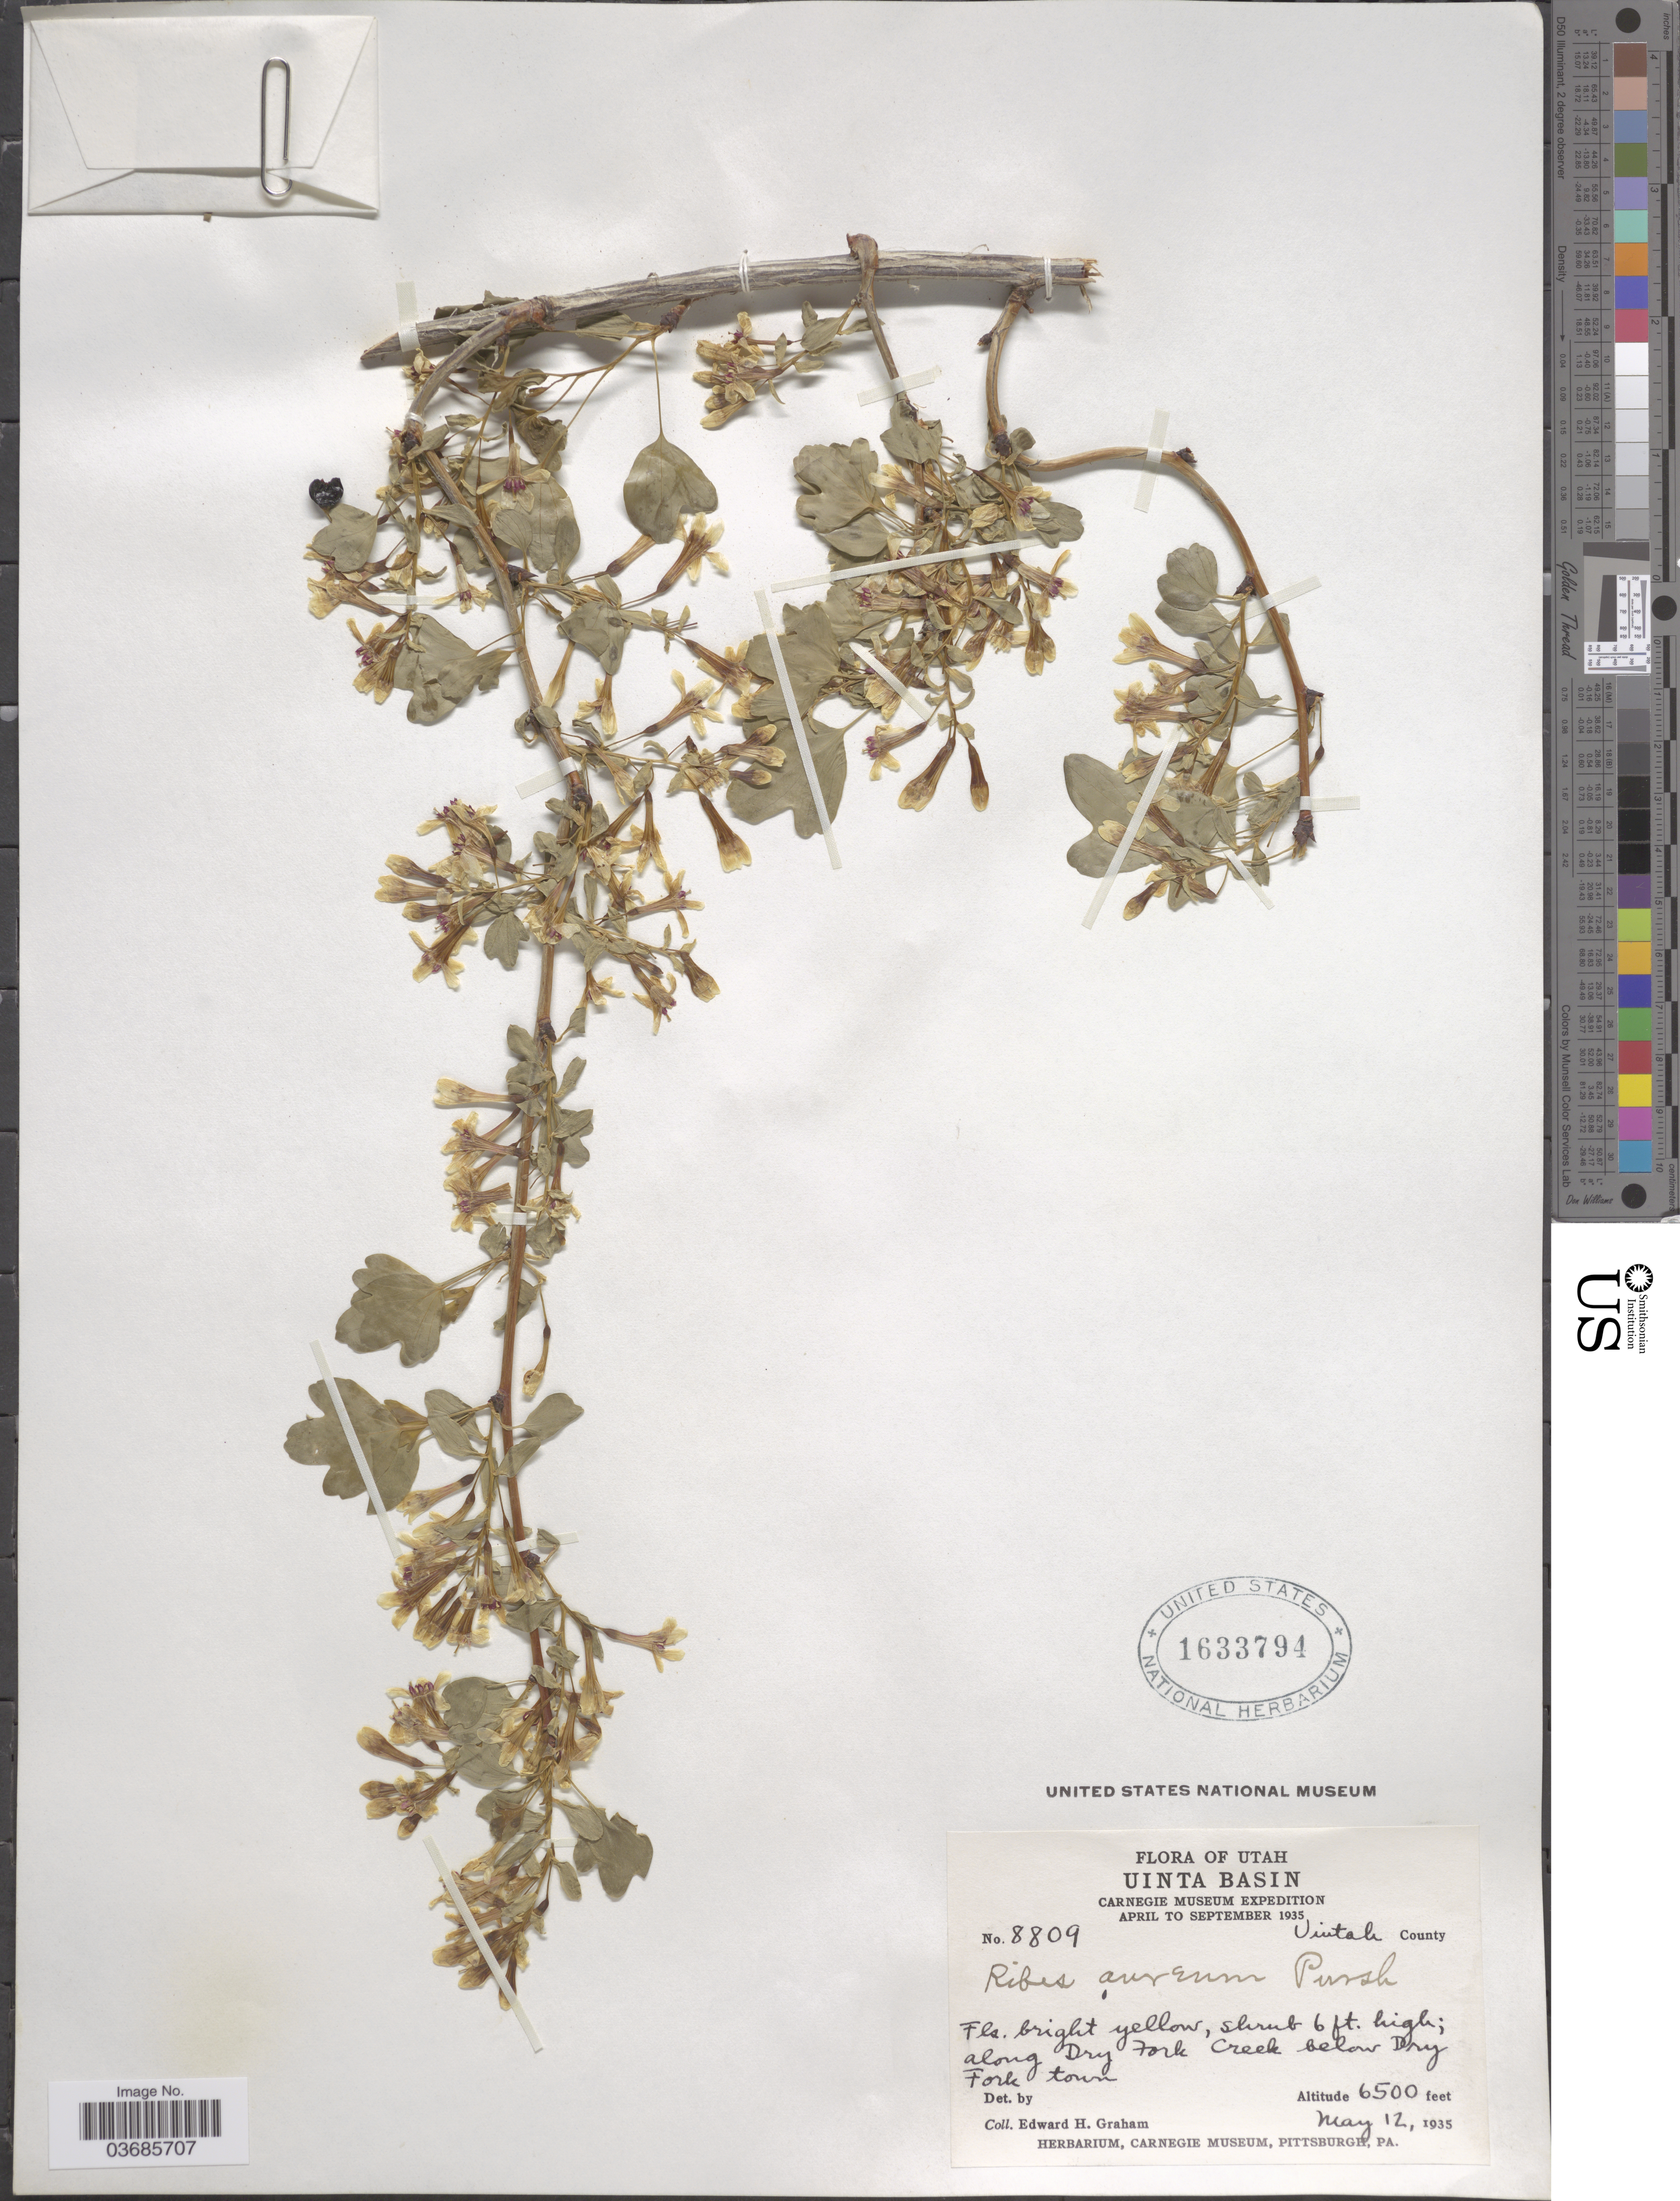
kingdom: Plantae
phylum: Tracheophyta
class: Magnoliopsida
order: Saxifragales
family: Grossulariaceae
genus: Ribes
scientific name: Ribes aureum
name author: Pursh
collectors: E. H. Graham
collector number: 8809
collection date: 1935-05-12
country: United States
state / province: Utah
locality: Uinta Basin. Carnegie Museum Expedition April to September 1935. Uintah County. Along Dry Fork Creek below Dry Fork town.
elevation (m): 1981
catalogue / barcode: US 1633794